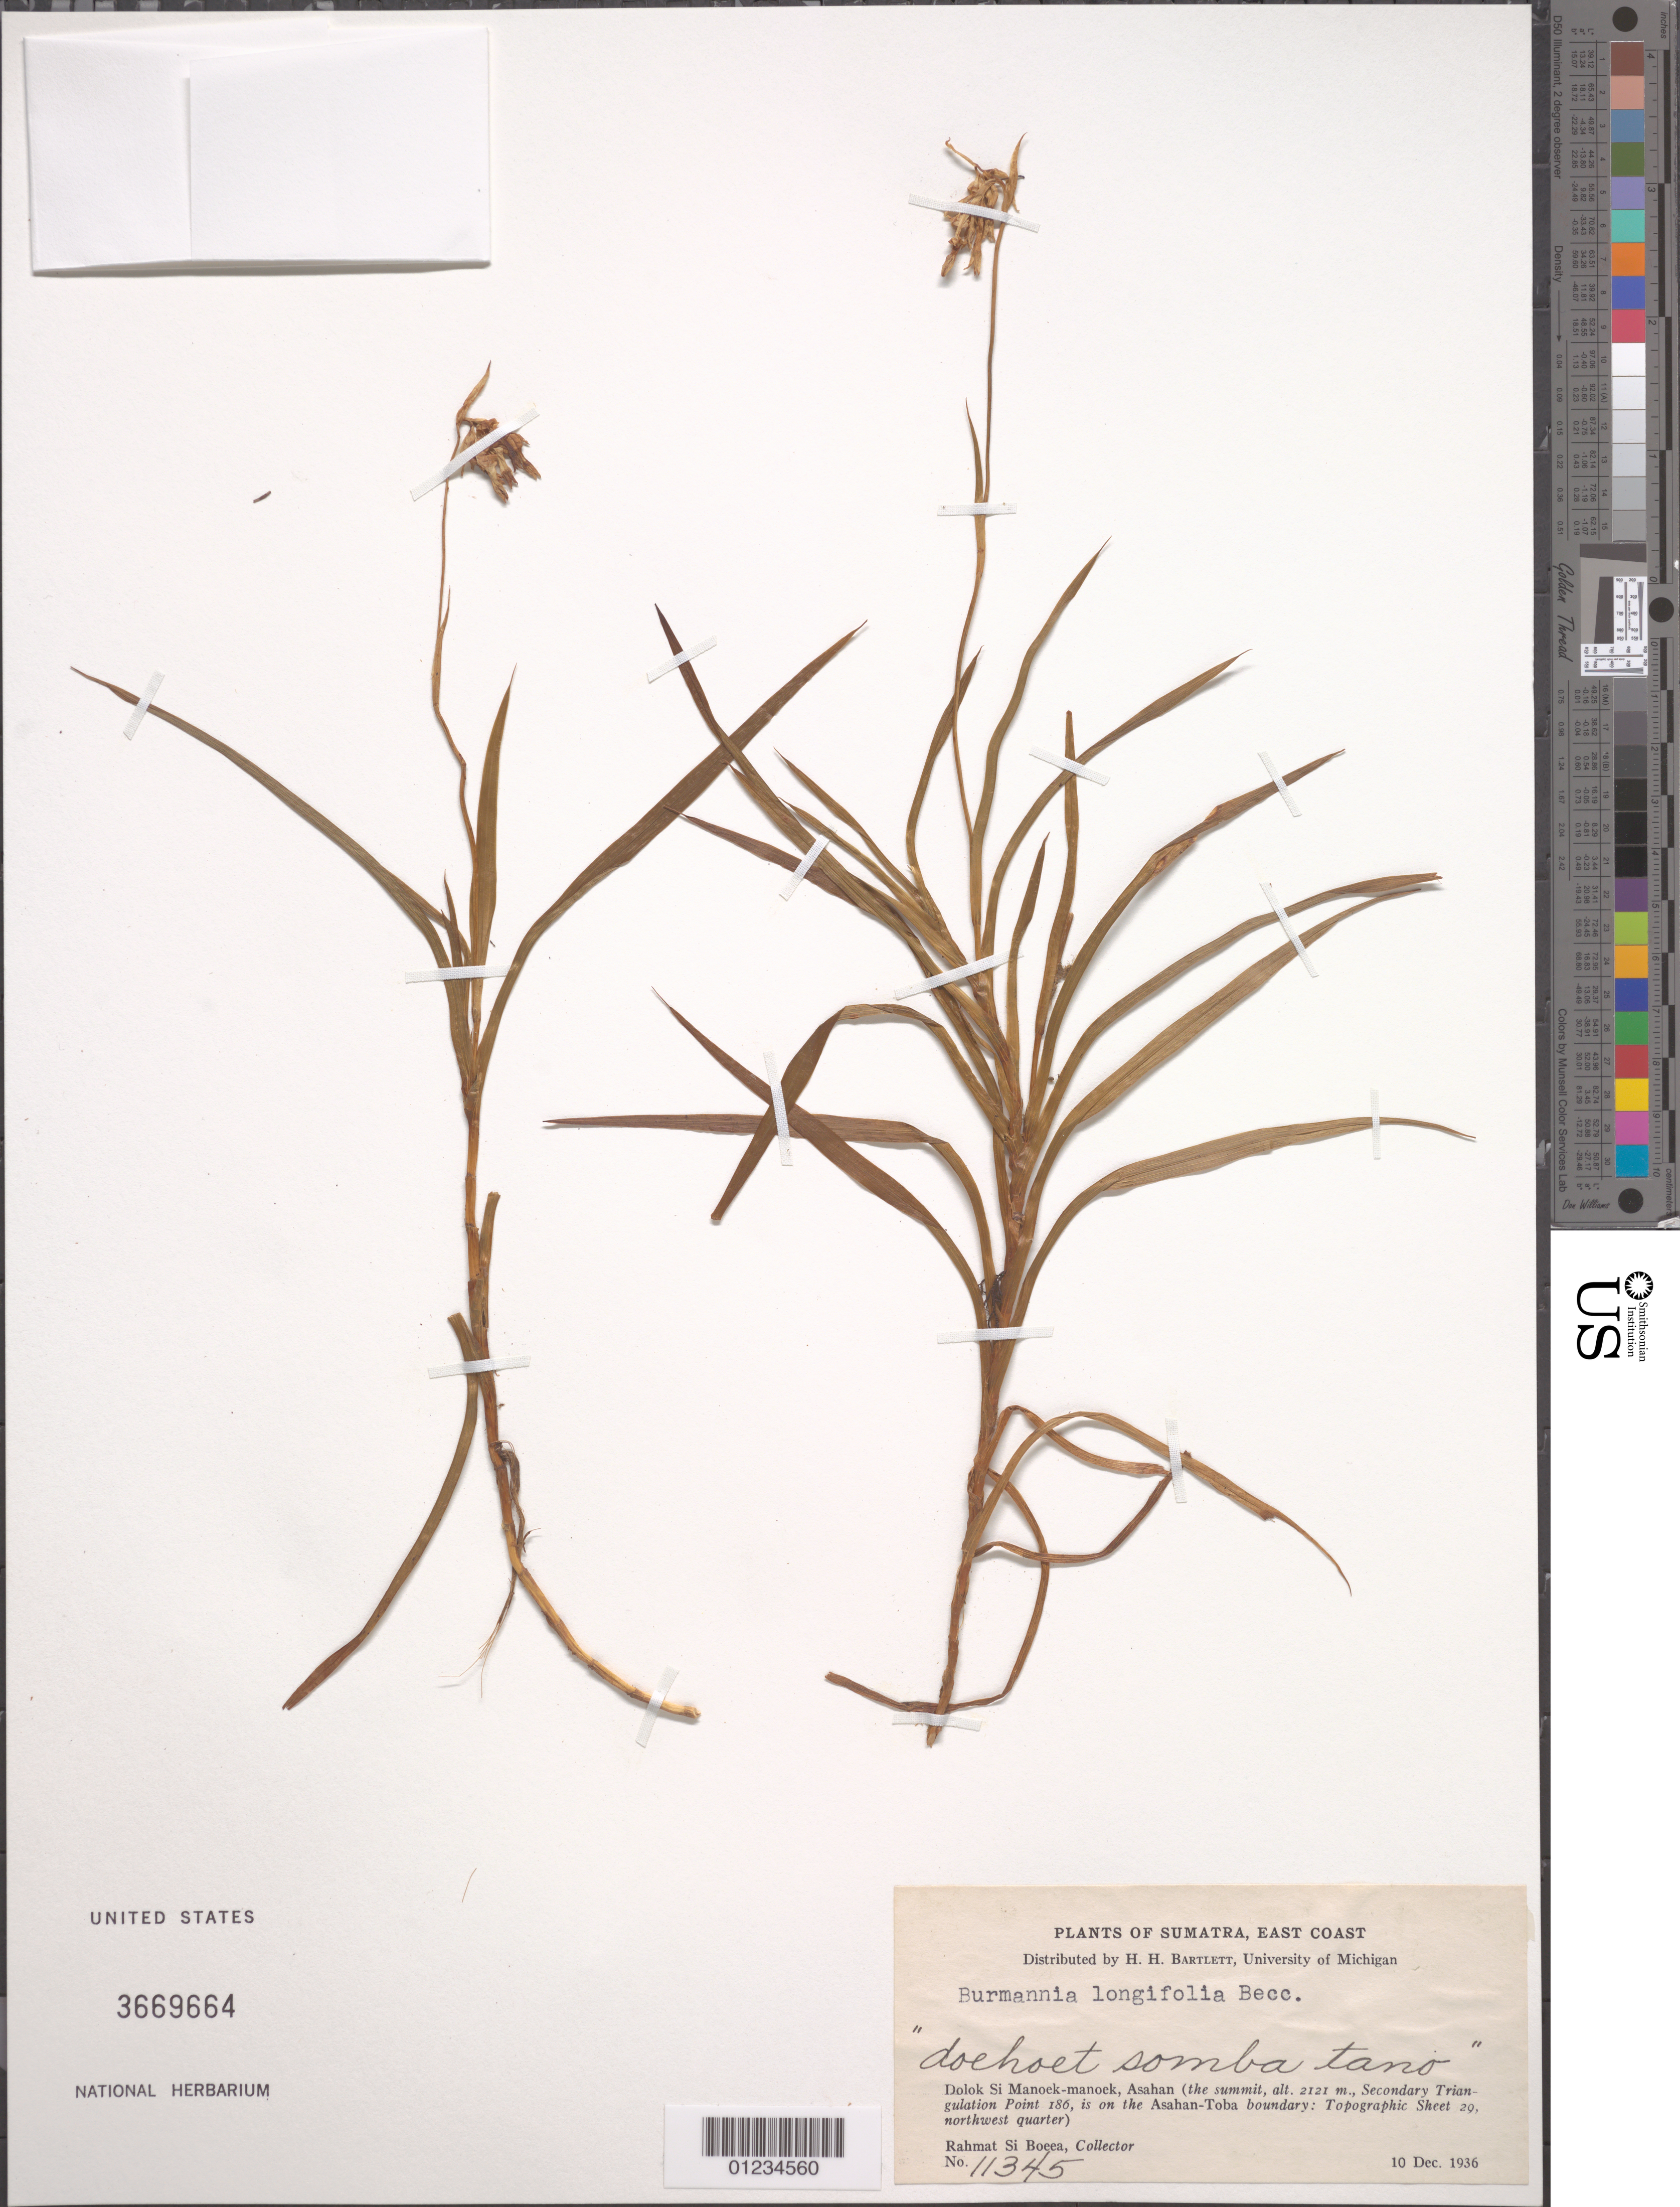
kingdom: Plantae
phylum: Tracheophyta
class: Liliopsida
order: Dioscoreales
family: Burmanniaceae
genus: Burmannia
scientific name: Burmannia longifolia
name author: Becc.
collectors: Rahmat Si Boeea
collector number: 11345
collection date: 1936-12-10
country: Indonesia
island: Sumatra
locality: East Coast: Dolok Si Manoek-manoek, Asahan.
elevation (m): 2121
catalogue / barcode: US 3669664